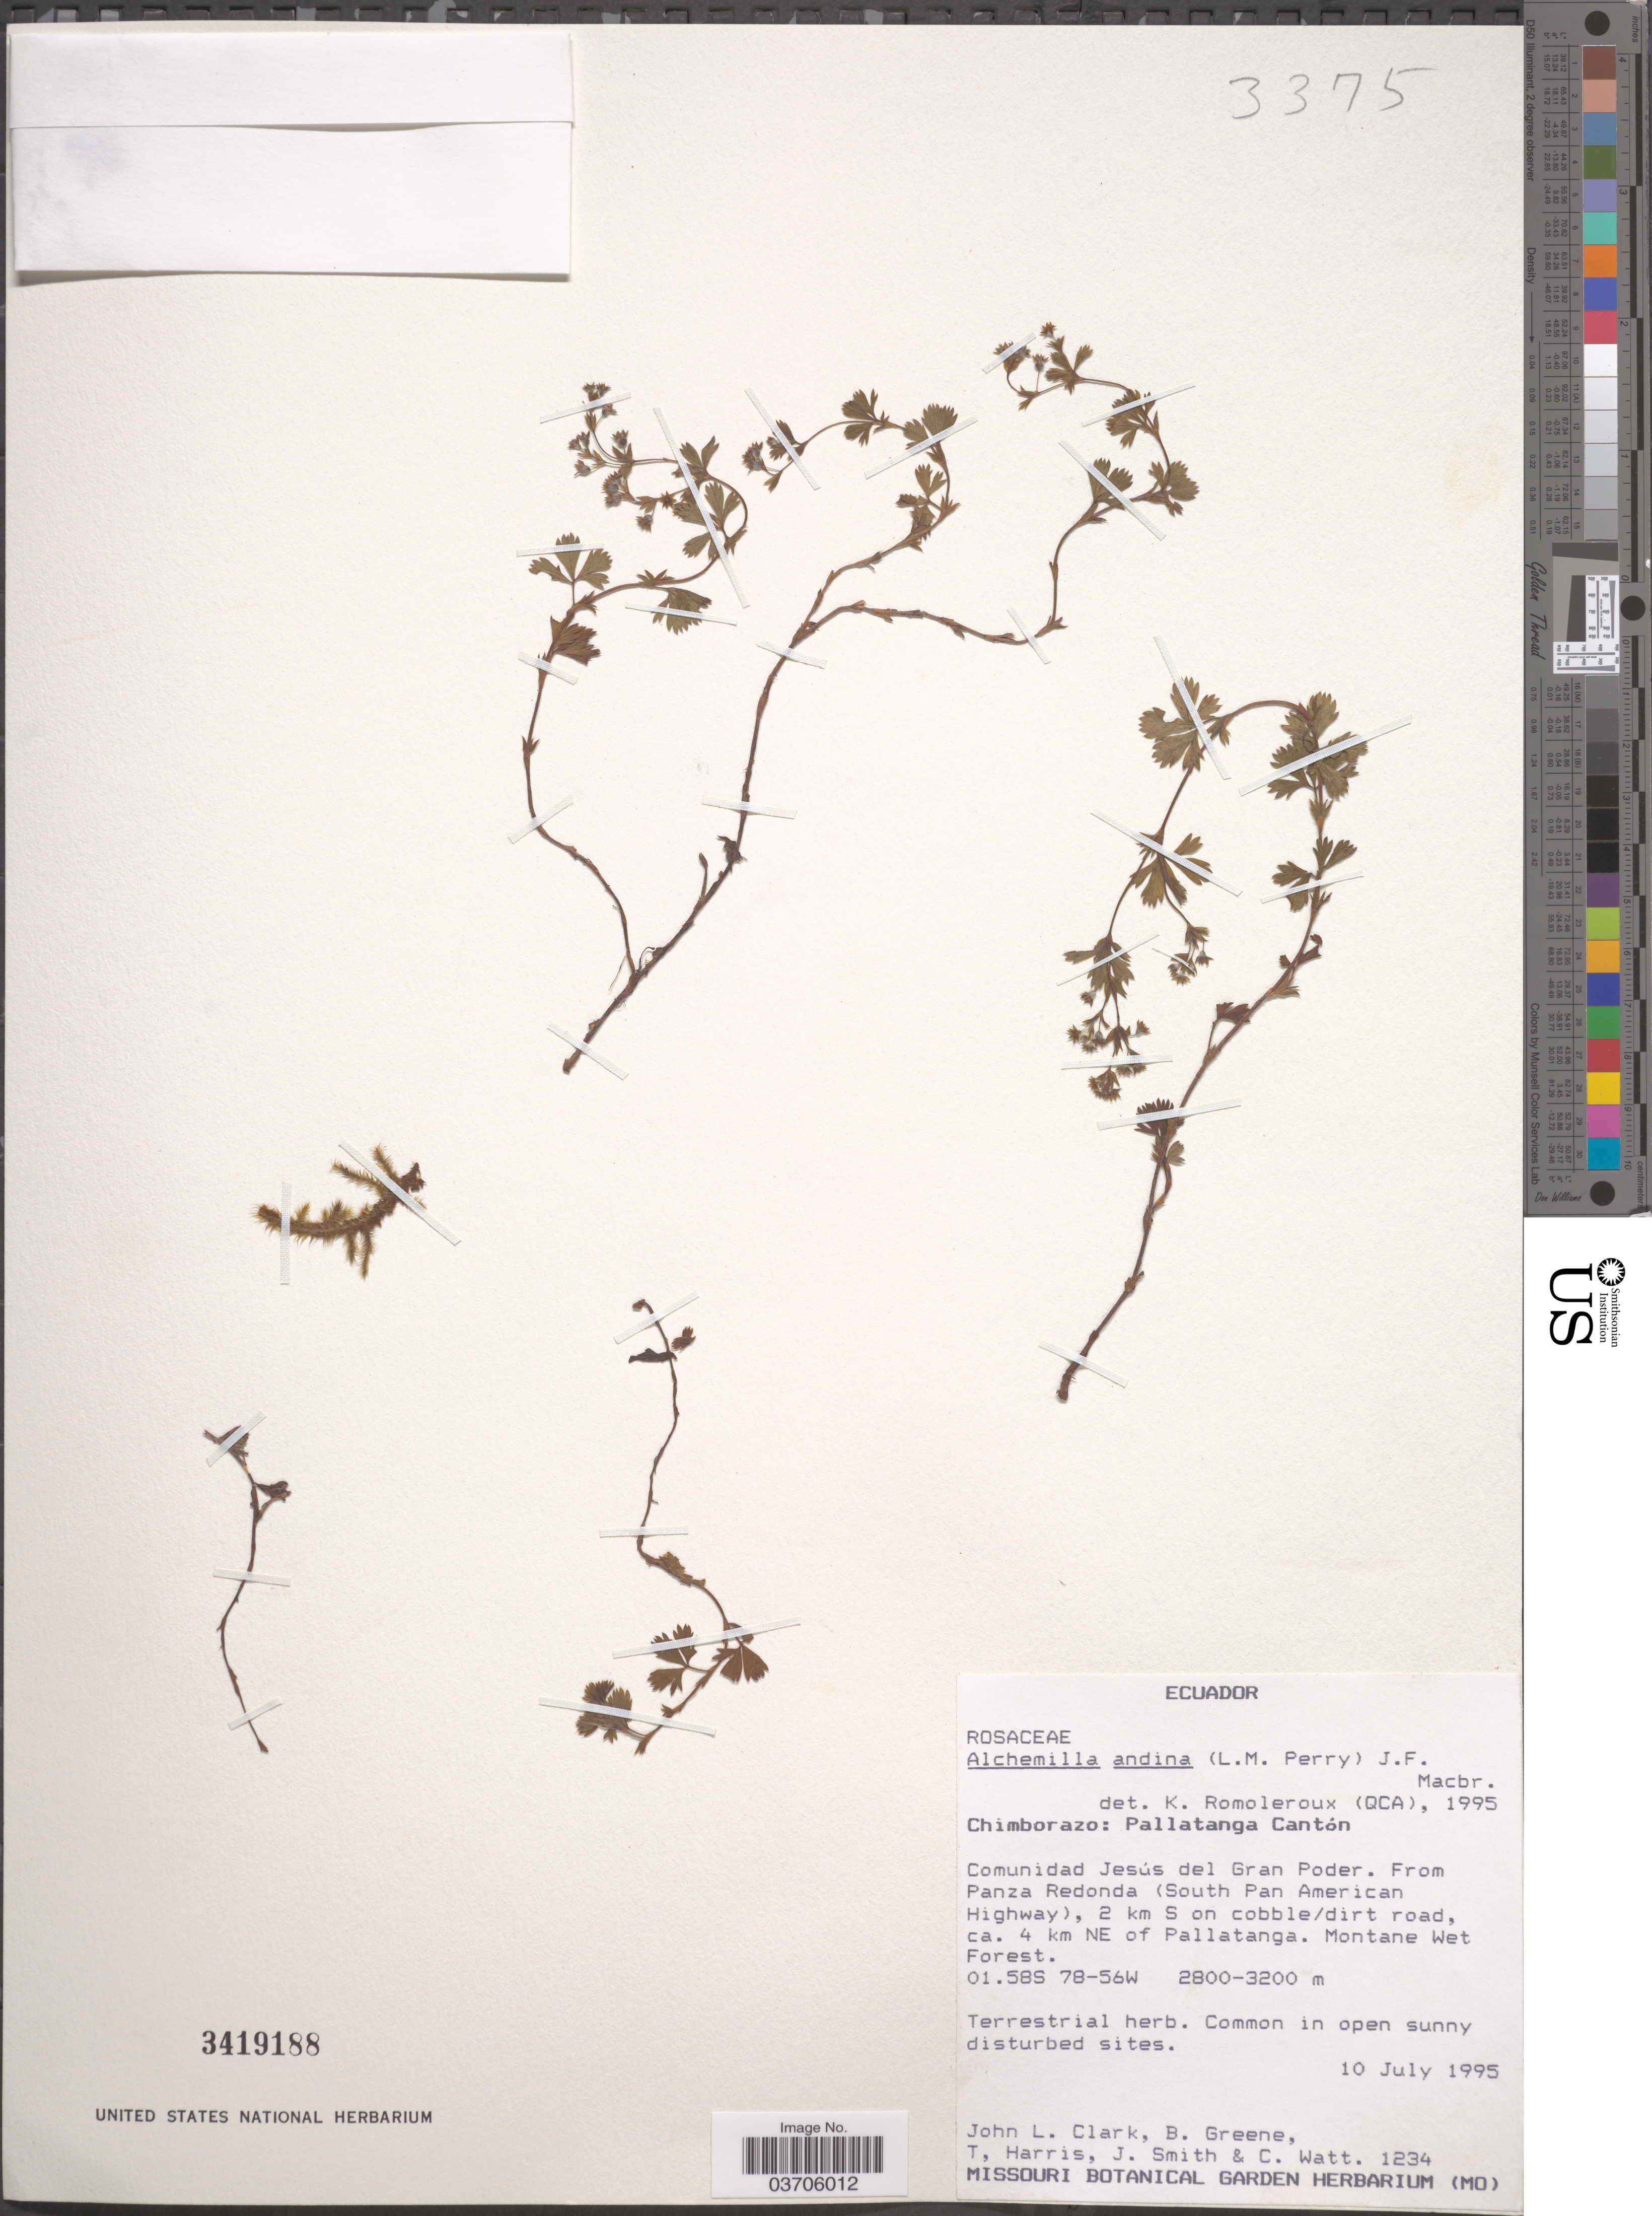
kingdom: Plantae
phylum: Tracheophyta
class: Magnoliopsida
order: Rosales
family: Rosaceae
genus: Lachemilla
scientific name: Lachemilla andina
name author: (L.M. Perry) Rothm.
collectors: J. L. Clark, B. Greene, T. Harris, J. Smith & C. Watt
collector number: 1234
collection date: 1995-07-10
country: Ecuador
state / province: Chimborazo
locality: Pallatanga Cantón. Comunidad Jesús del Gran Poder. From Panza Redonda (South Pan American Highway), 2 km S on cobble/dirt road, ca. 4 km NE of Pallatanga. Montane Wet Forest.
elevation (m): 2800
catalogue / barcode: US 3419188